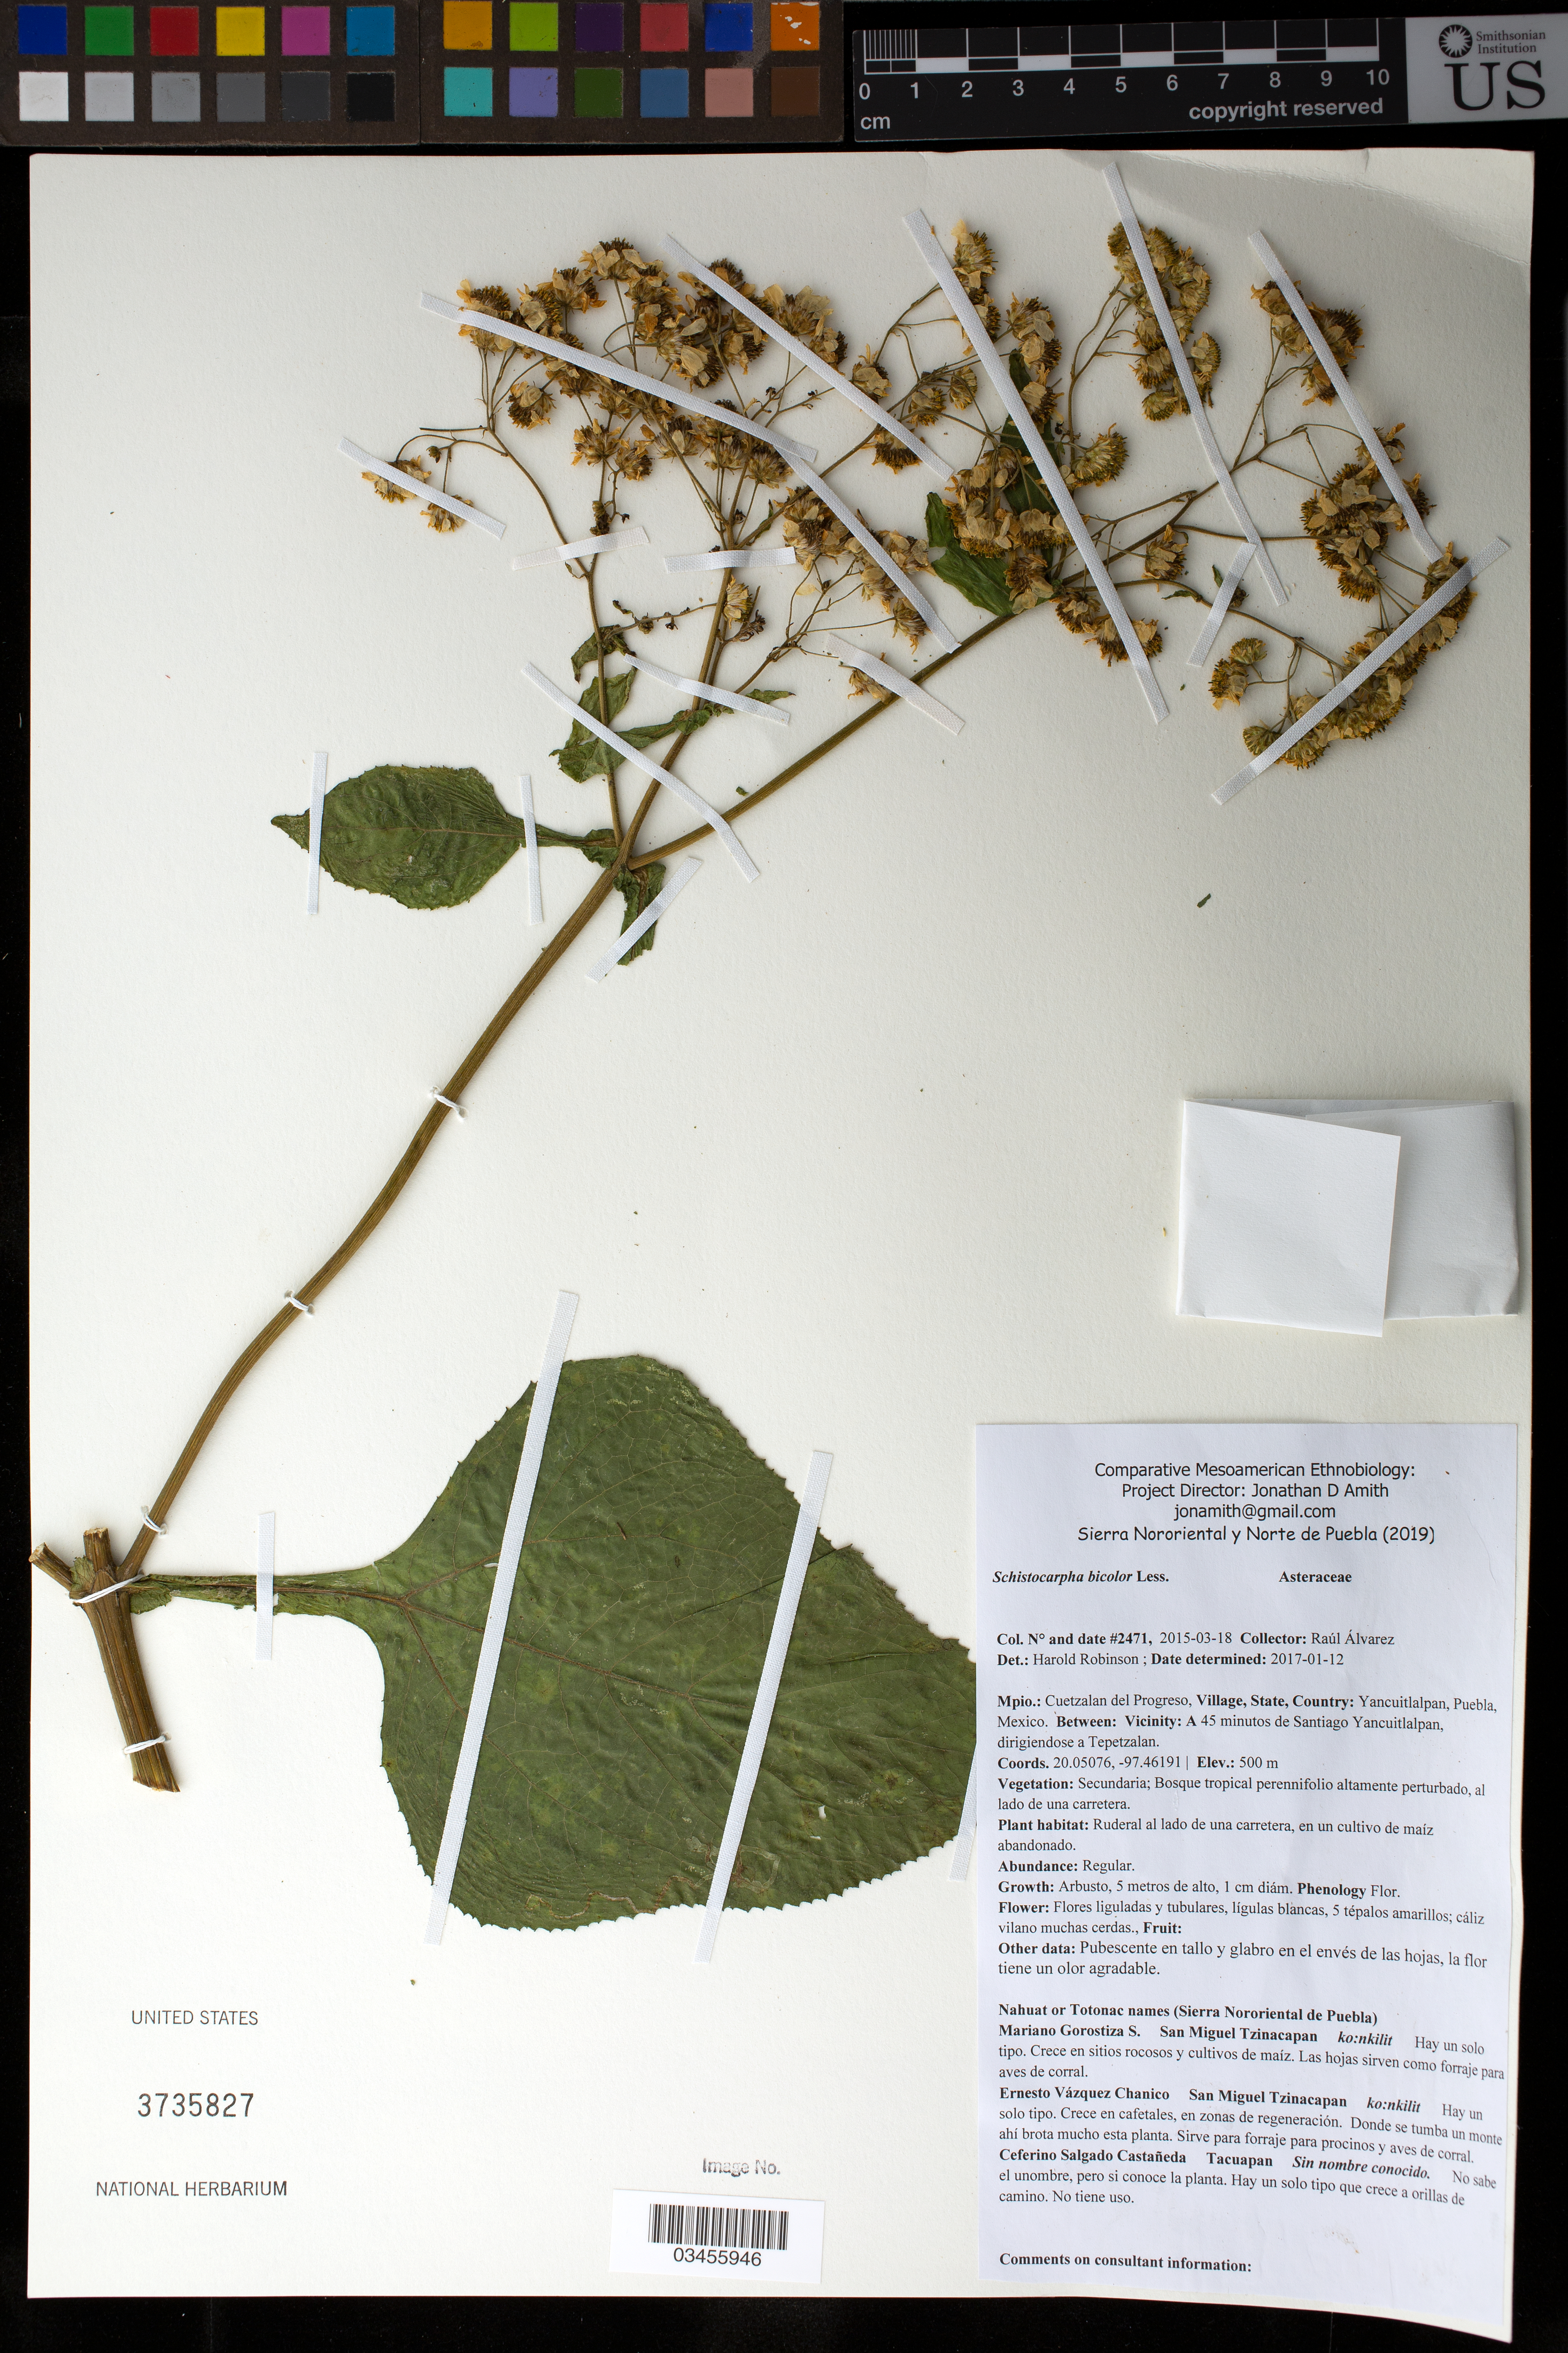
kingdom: Plantae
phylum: Tracheophyta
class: Magnoliopsida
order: Asterales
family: Asteraceae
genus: Schistocarpha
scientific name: Schistocarpha bicolor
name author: Less.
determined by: Robinson, Harold E., (US)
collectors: R. Álvarez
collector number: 2471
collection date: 2015-03-18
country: México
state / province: Puebla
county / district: Cuetzalan del Progreso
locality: PUEBLO: Yancuitlalpan; LOCALIDAD EXACTA: A 45 minutos de Santiago Yancuitlalpan, dirigiendose a Tepetzalan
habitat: Bosque tropical perennifolio altamente perturbado, al lado de una carretera | Ruderal al lado de una carretera, en un cultivo de maíz abandonado.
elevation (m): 500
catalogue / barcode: US 3735827